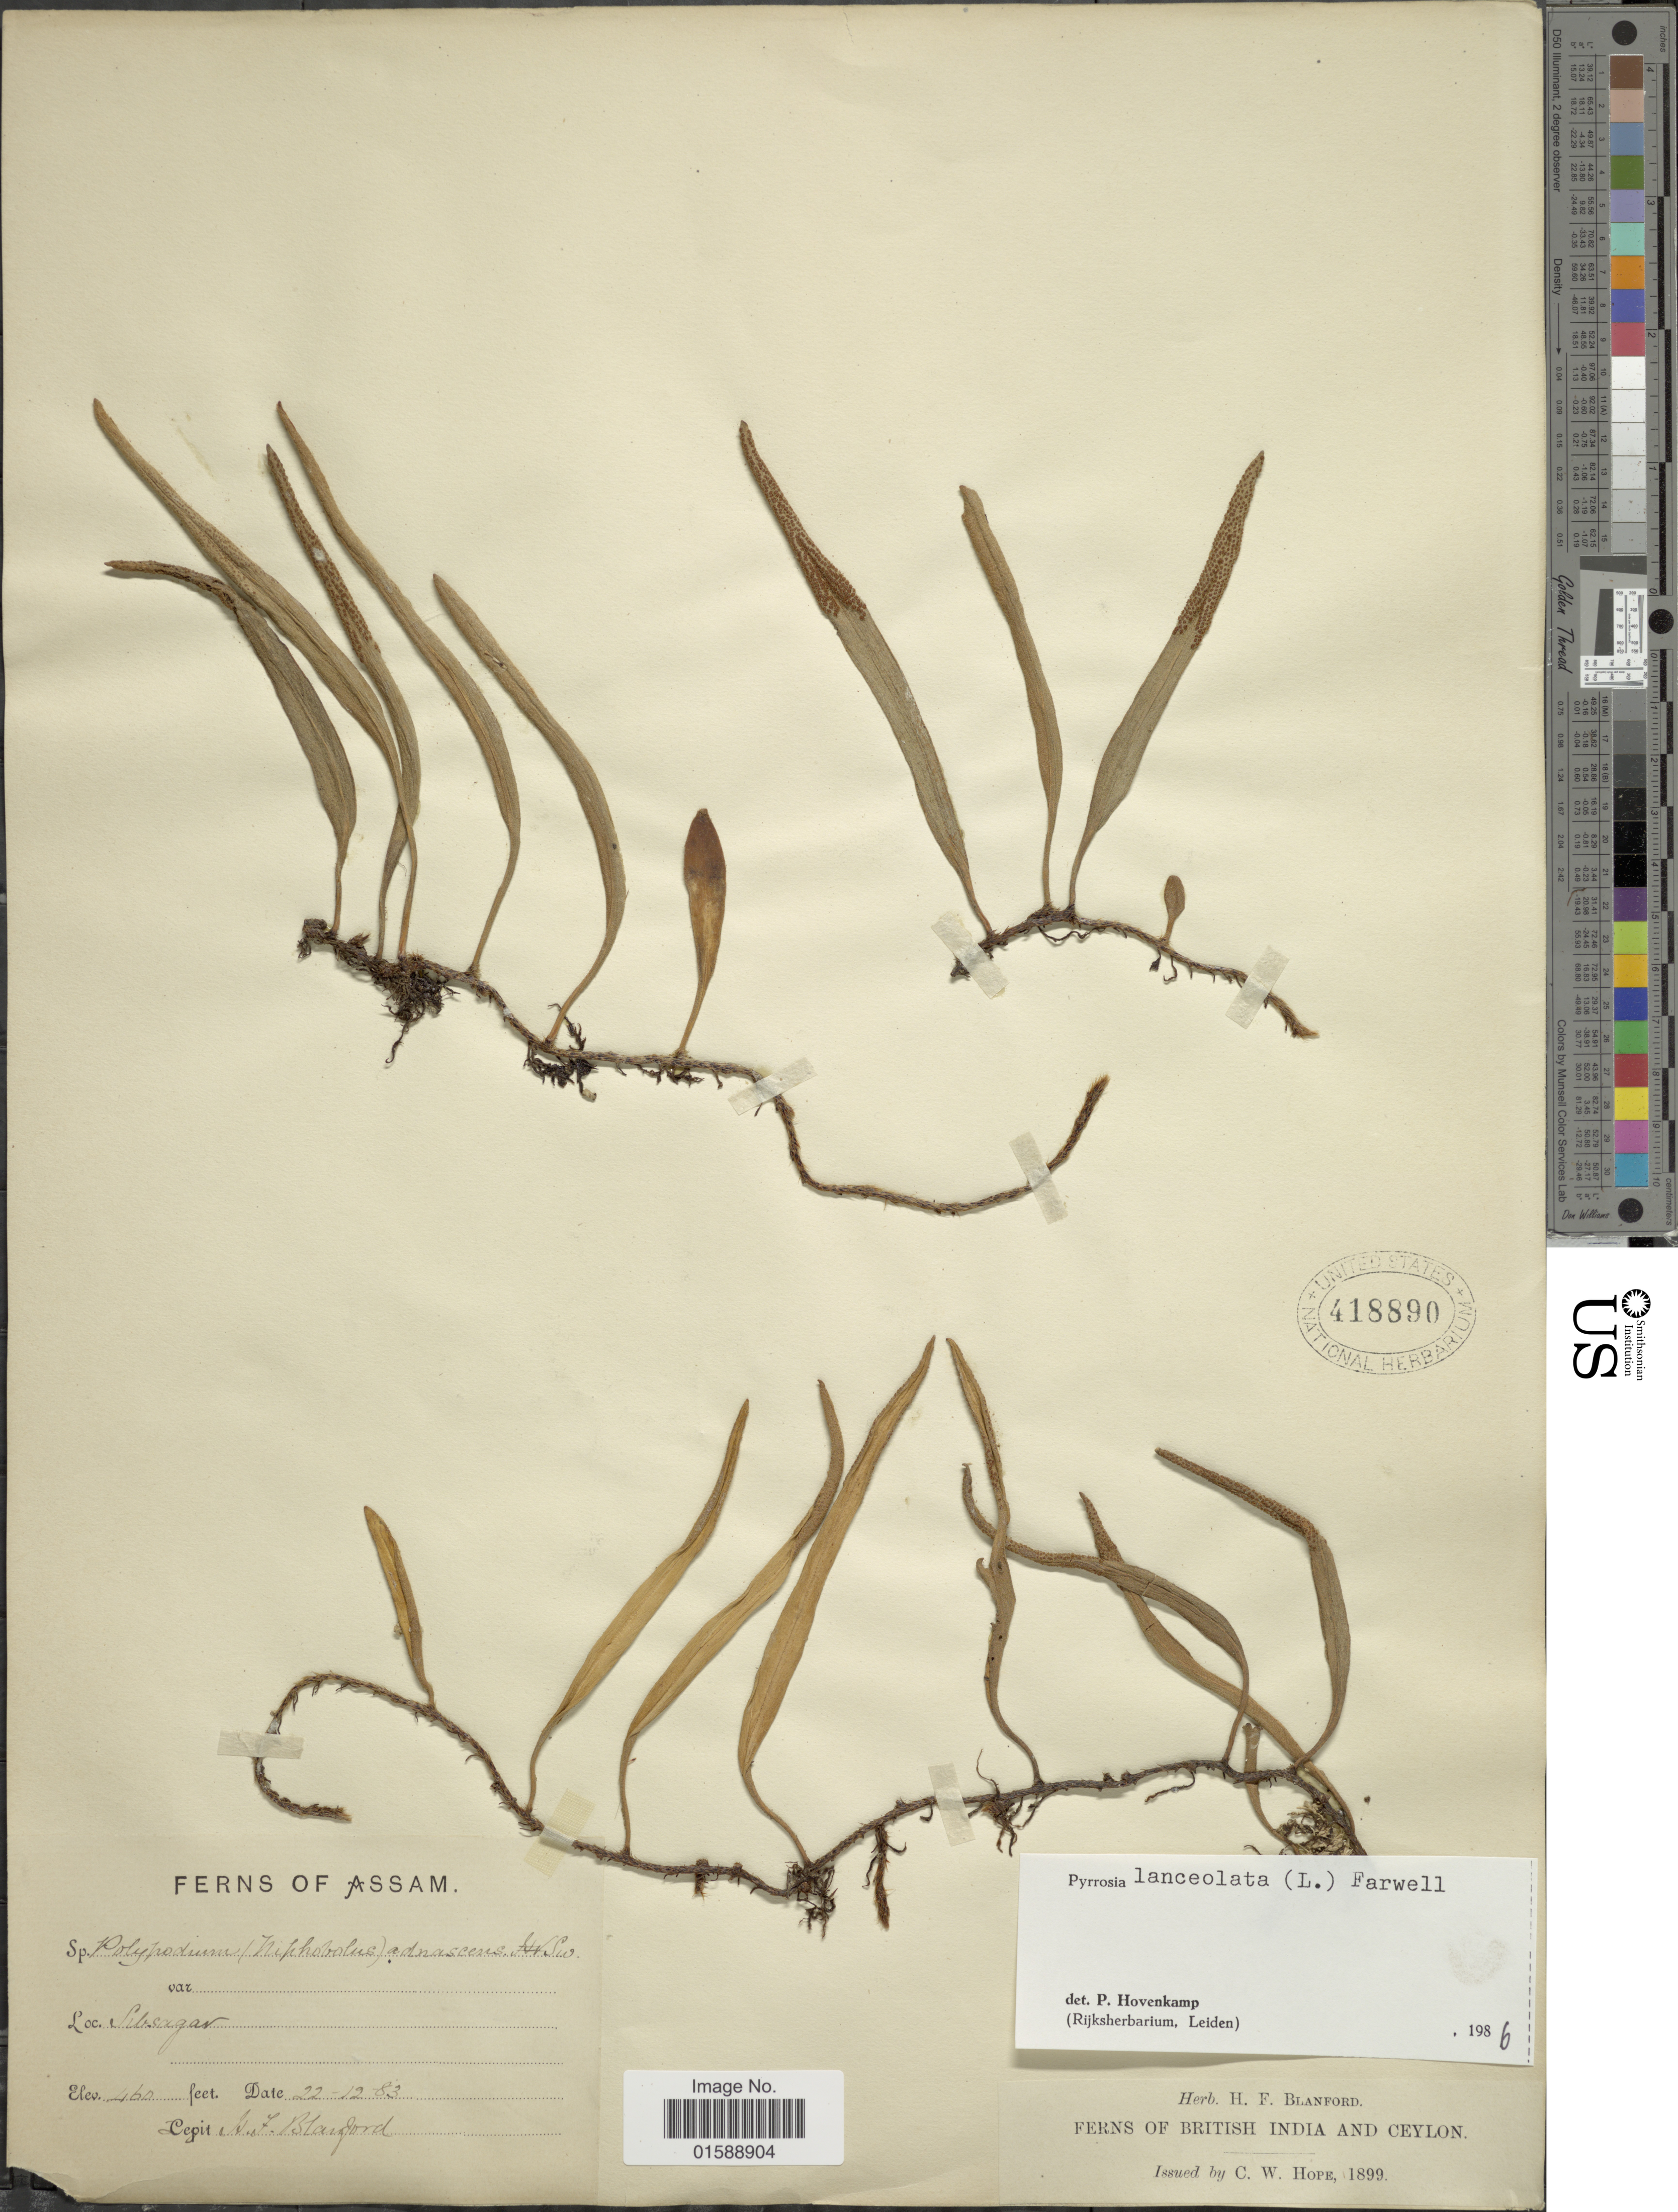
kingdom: Plantae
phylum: Tracheophyta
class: Polypodiopsida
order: Polypodiales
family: Polypodiaceae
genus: Pyrrosia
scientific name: Pyrrosia lanceolata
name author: (L.) Farw.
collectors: H. Blanford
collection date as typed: Transcribed d/m/y: 22/12/83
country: India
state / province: Assam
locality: Sibsagar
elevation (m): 140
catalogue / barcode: US 418890